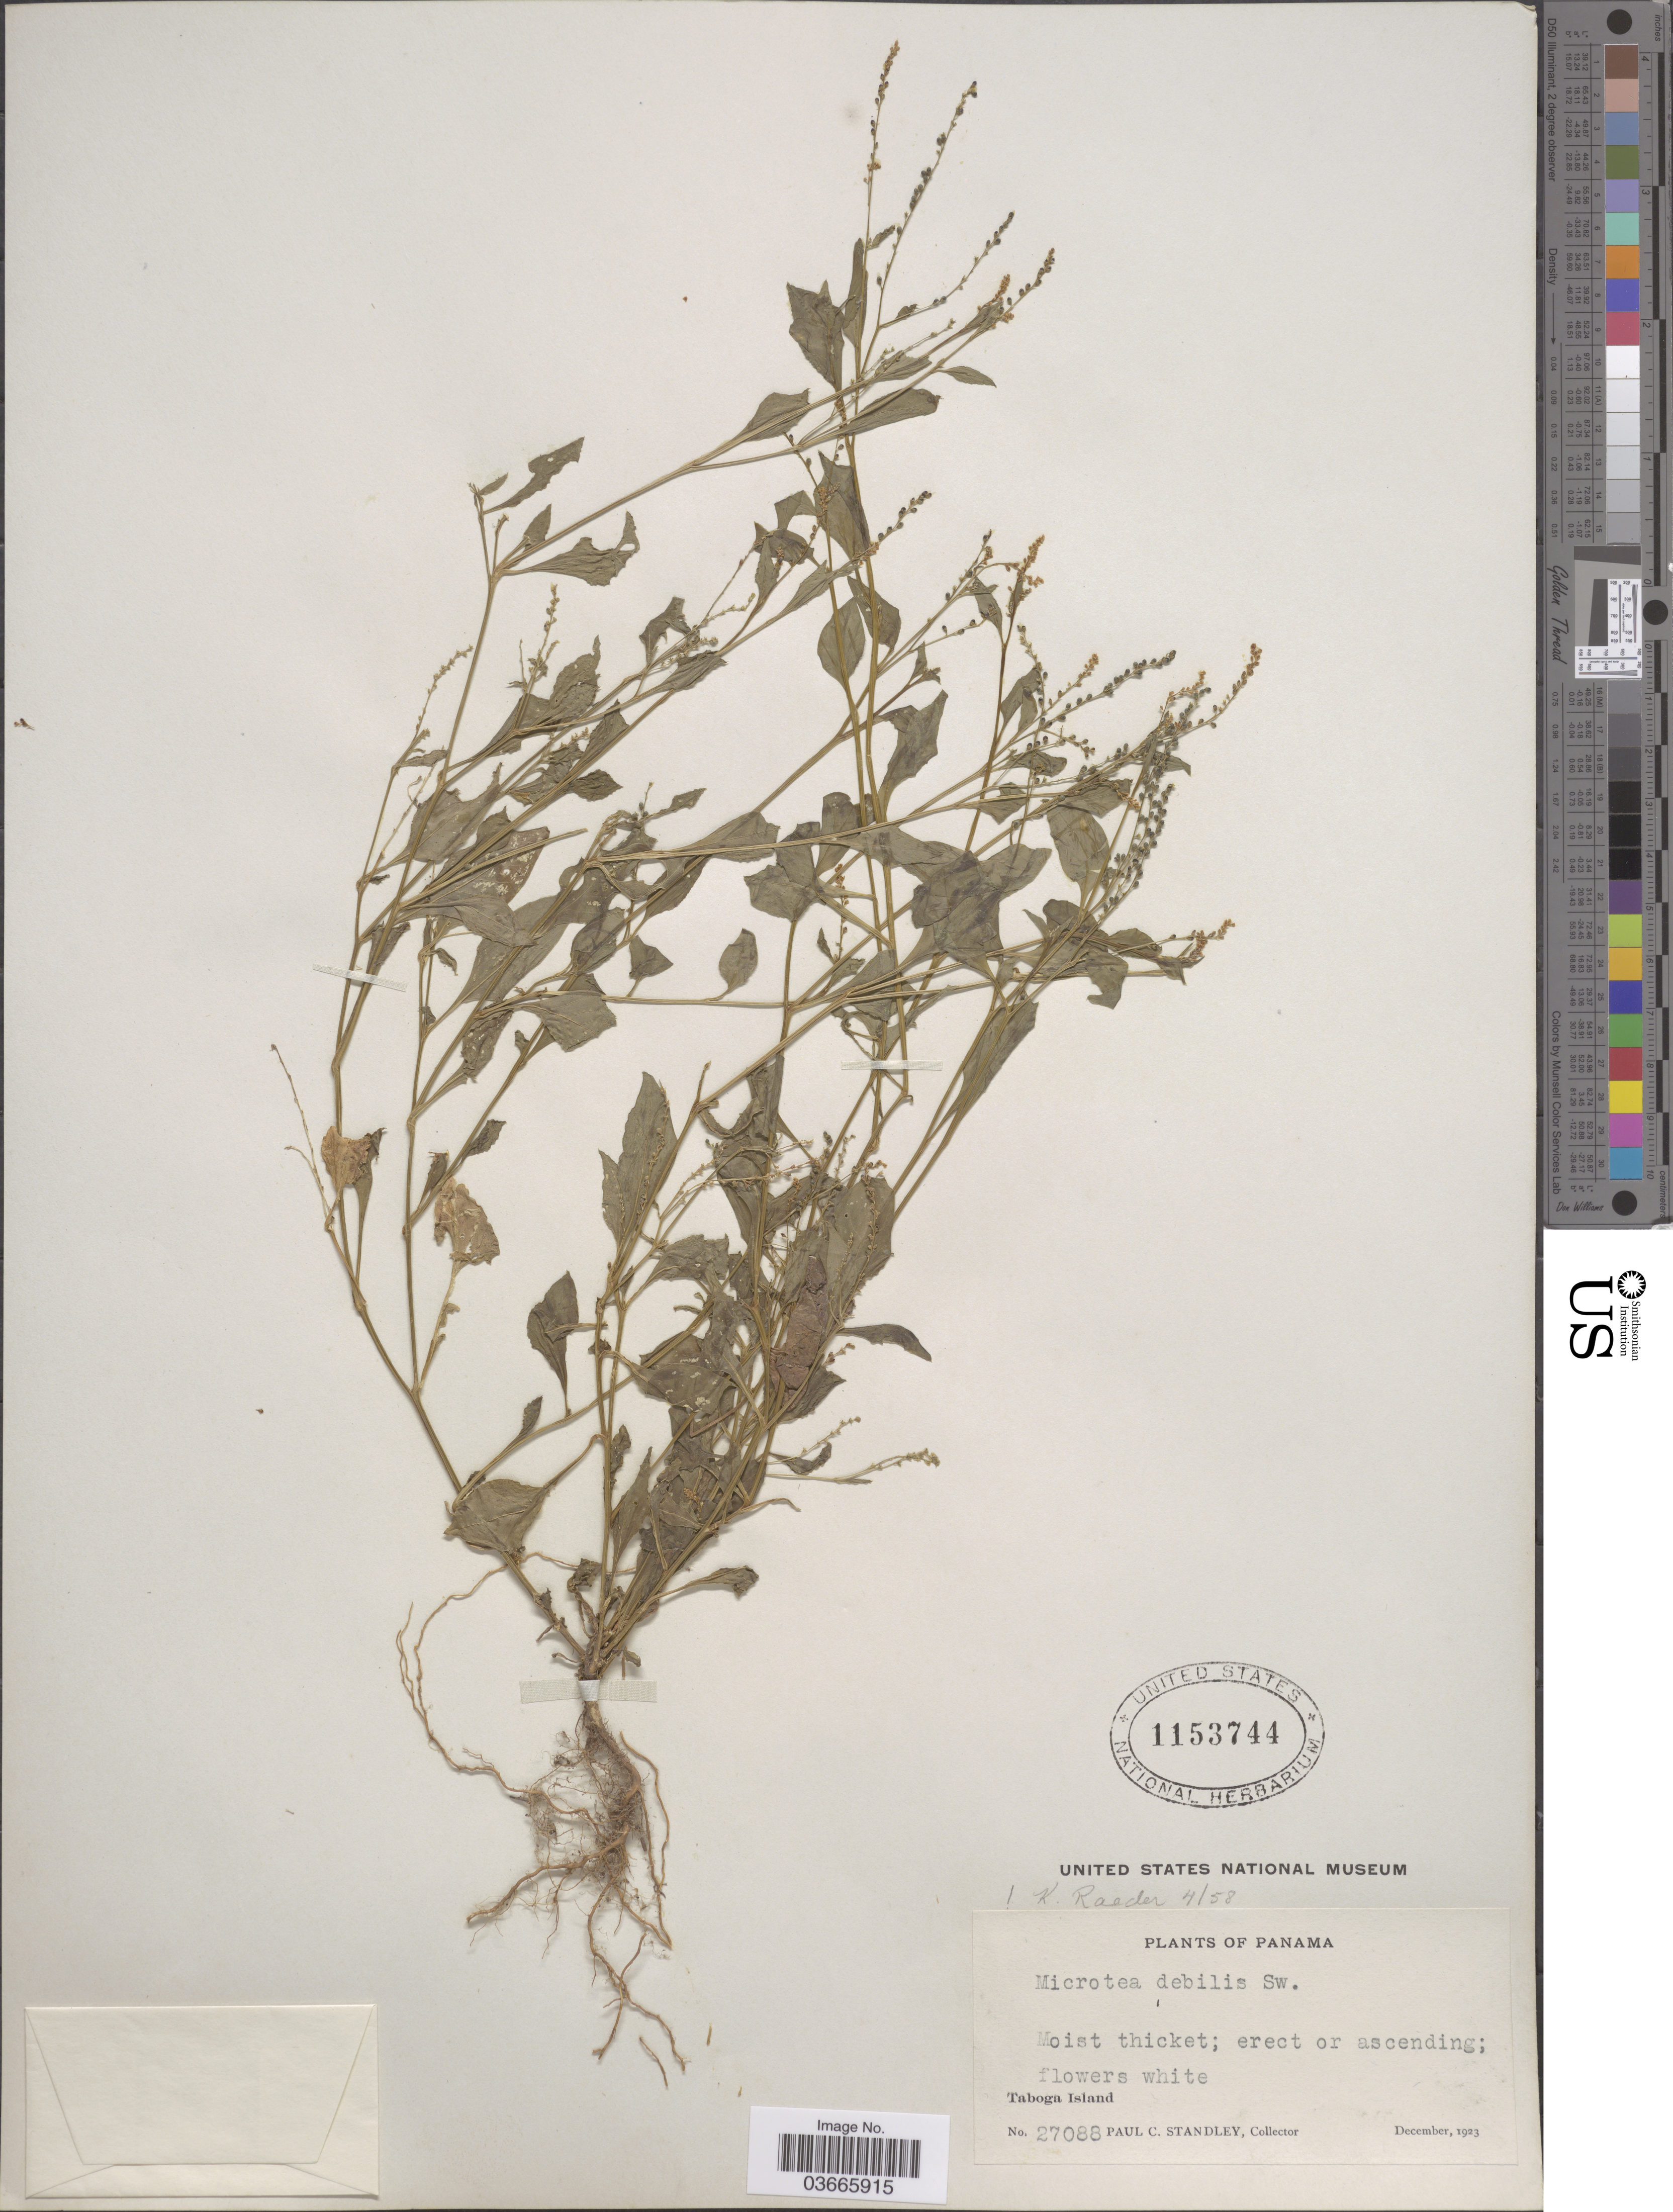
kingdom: Plantae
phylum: Tracheophyta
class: Magnoliopsida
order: Caryophyllales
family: Microteaceae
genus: Microtea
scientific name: Microtea debilis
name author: Sw.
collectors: P. C. Standley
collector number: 27088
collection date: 1923-12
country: Panama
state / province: Panamá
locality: Taboga Island.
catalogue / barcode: US 1153744